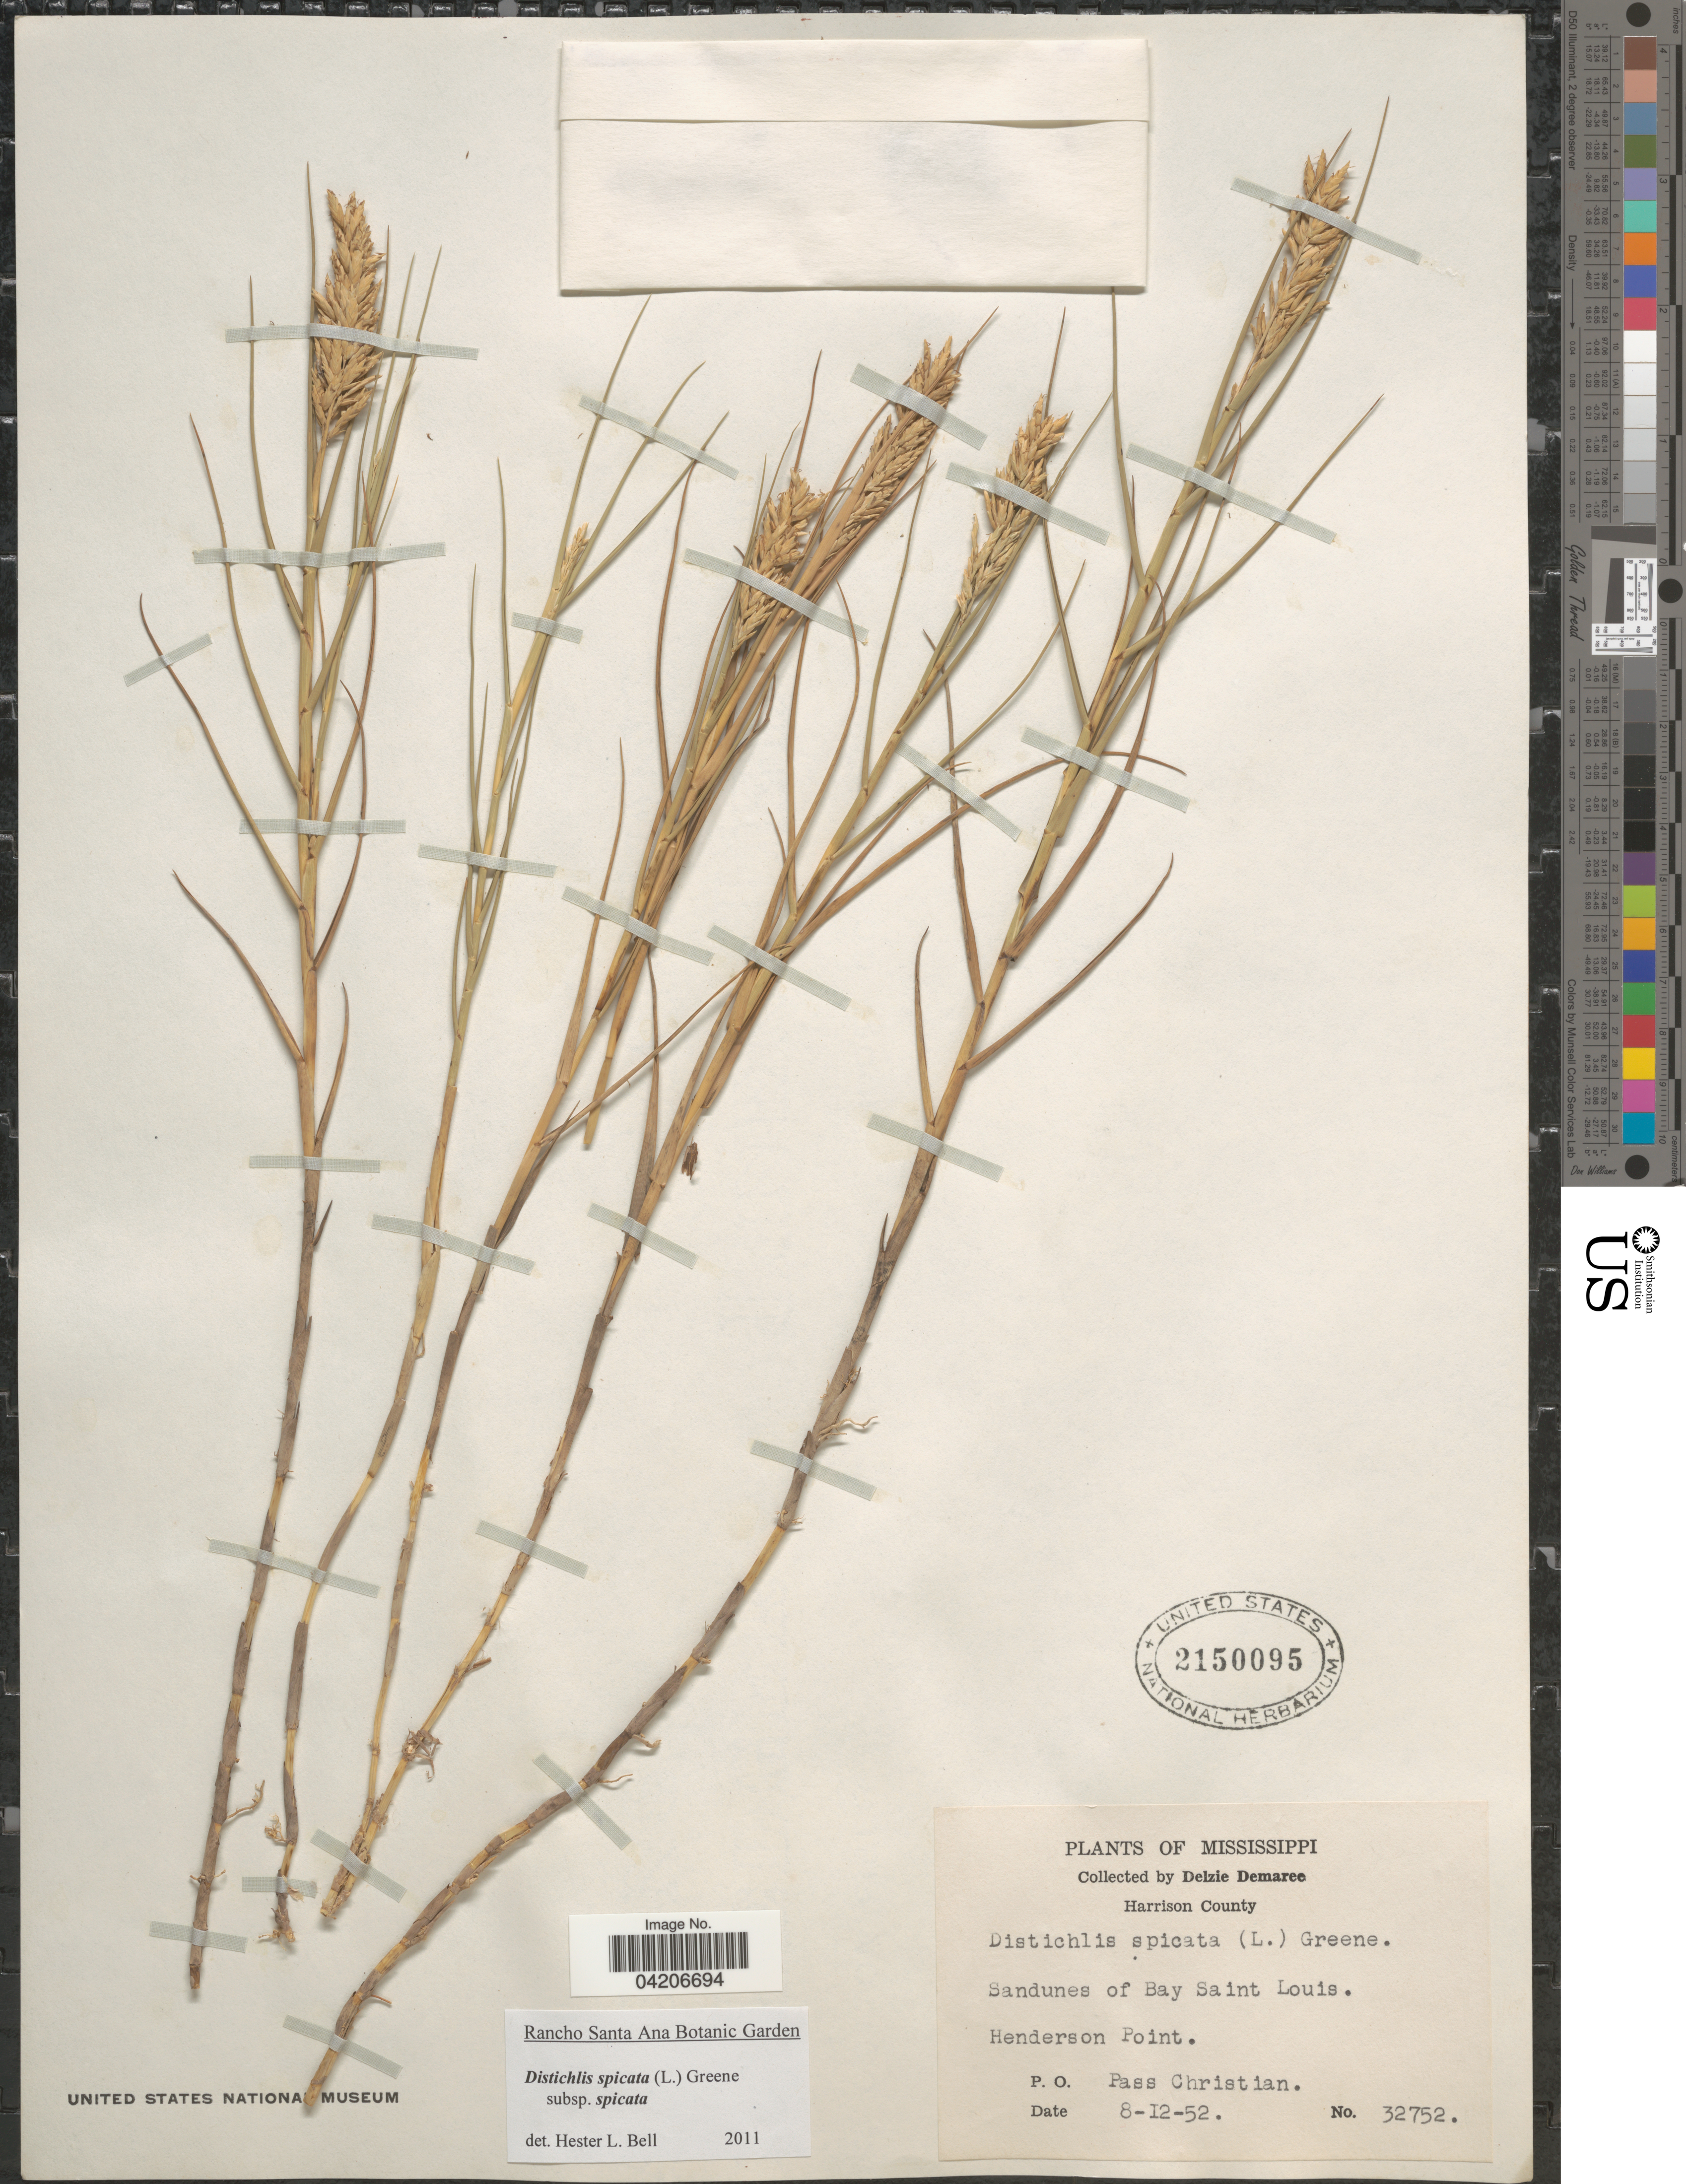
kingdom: Plantae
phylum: Tracheophyta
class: Liliopsida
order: Poales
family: Poaceae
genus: Distichlis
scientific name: Distichlis spicata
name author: (L.) Greene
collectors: D. Demaree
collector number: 32752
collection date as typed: Transcribed d/m/y: 12/8/52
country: United States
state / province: Mississippi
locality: Harrison County. Sandunes of Bay Saint Louis. Henderson Point. P.O. Pass Christian.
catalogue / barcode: US 2150095